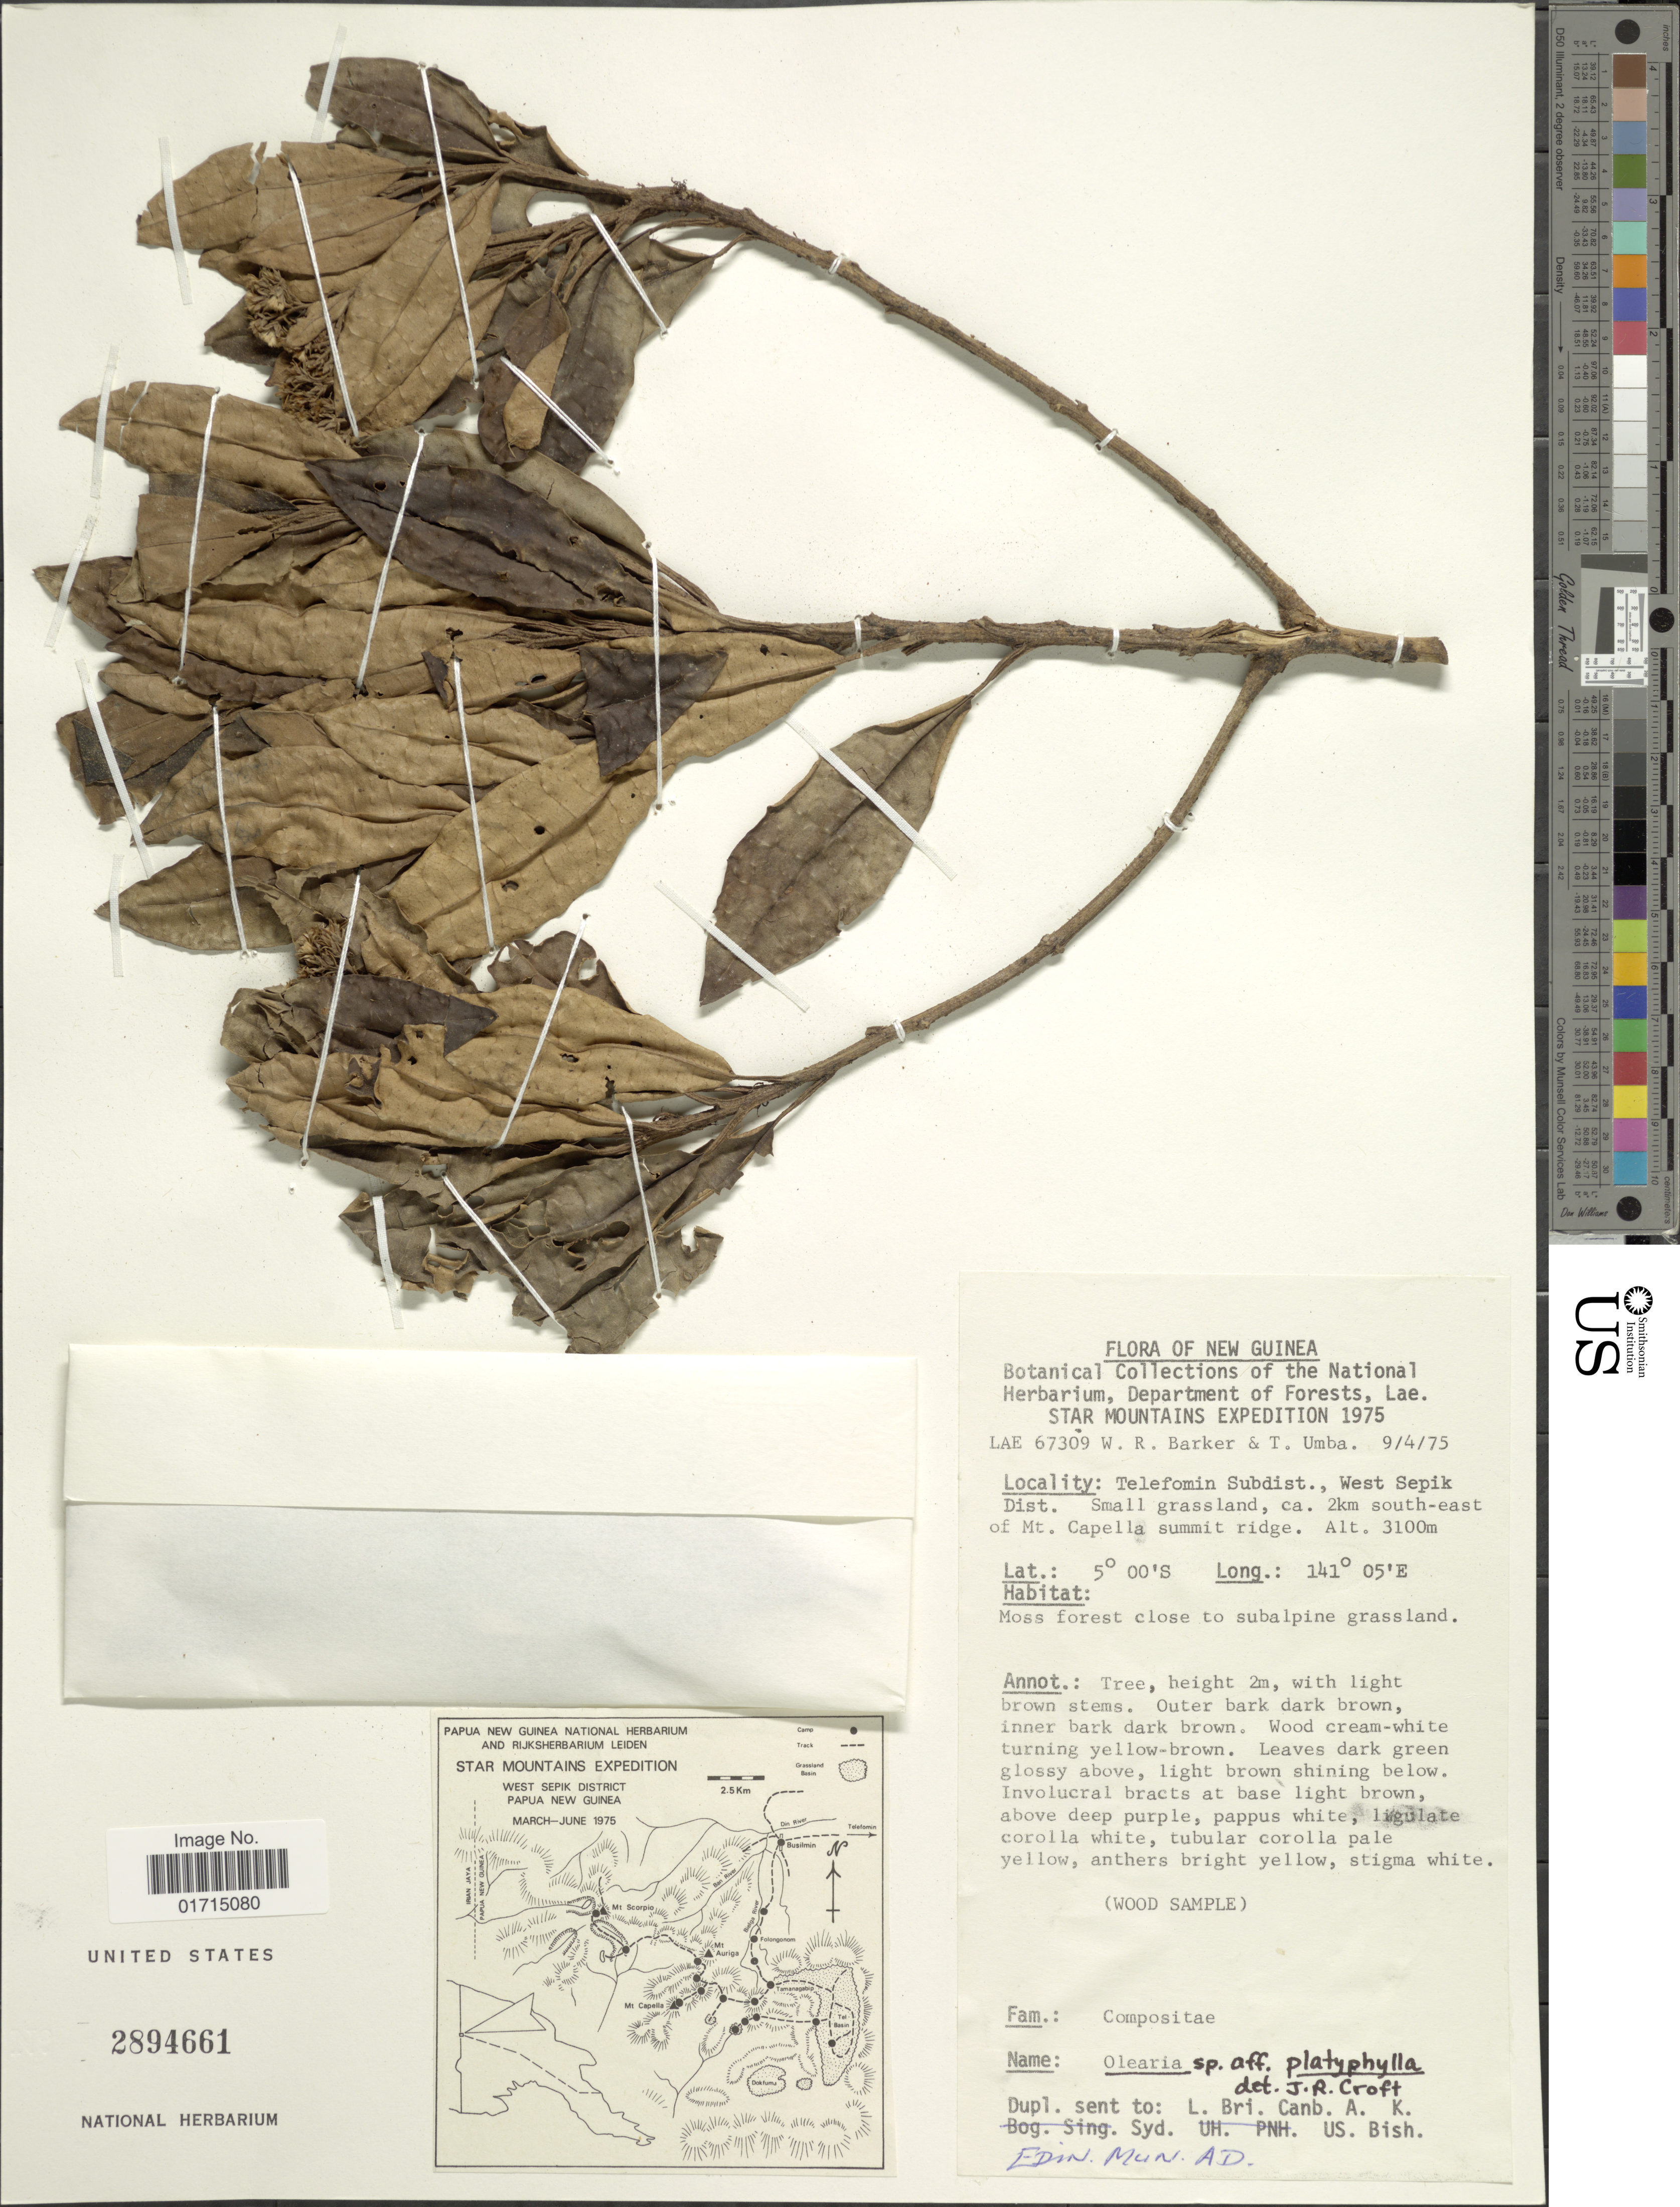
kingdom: Plantae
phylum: Tracheophyta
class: Magnoliopsida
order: Asterales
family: Asteraceae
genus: Olearia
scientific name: Olearia platyphylla var. platyphylla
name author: Mattf.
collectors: W. R. Barker & T. Umba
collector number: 67309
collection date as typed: Transcribed d/m/y: 9/4/75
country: Papua New Guinea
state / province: Sandaun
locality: Telefomin Subdist., West Sepik Dist. Small grassland, ca. 2km south-east of Mt. Capella summit ridge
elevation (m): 3100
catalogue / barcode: US 2894661